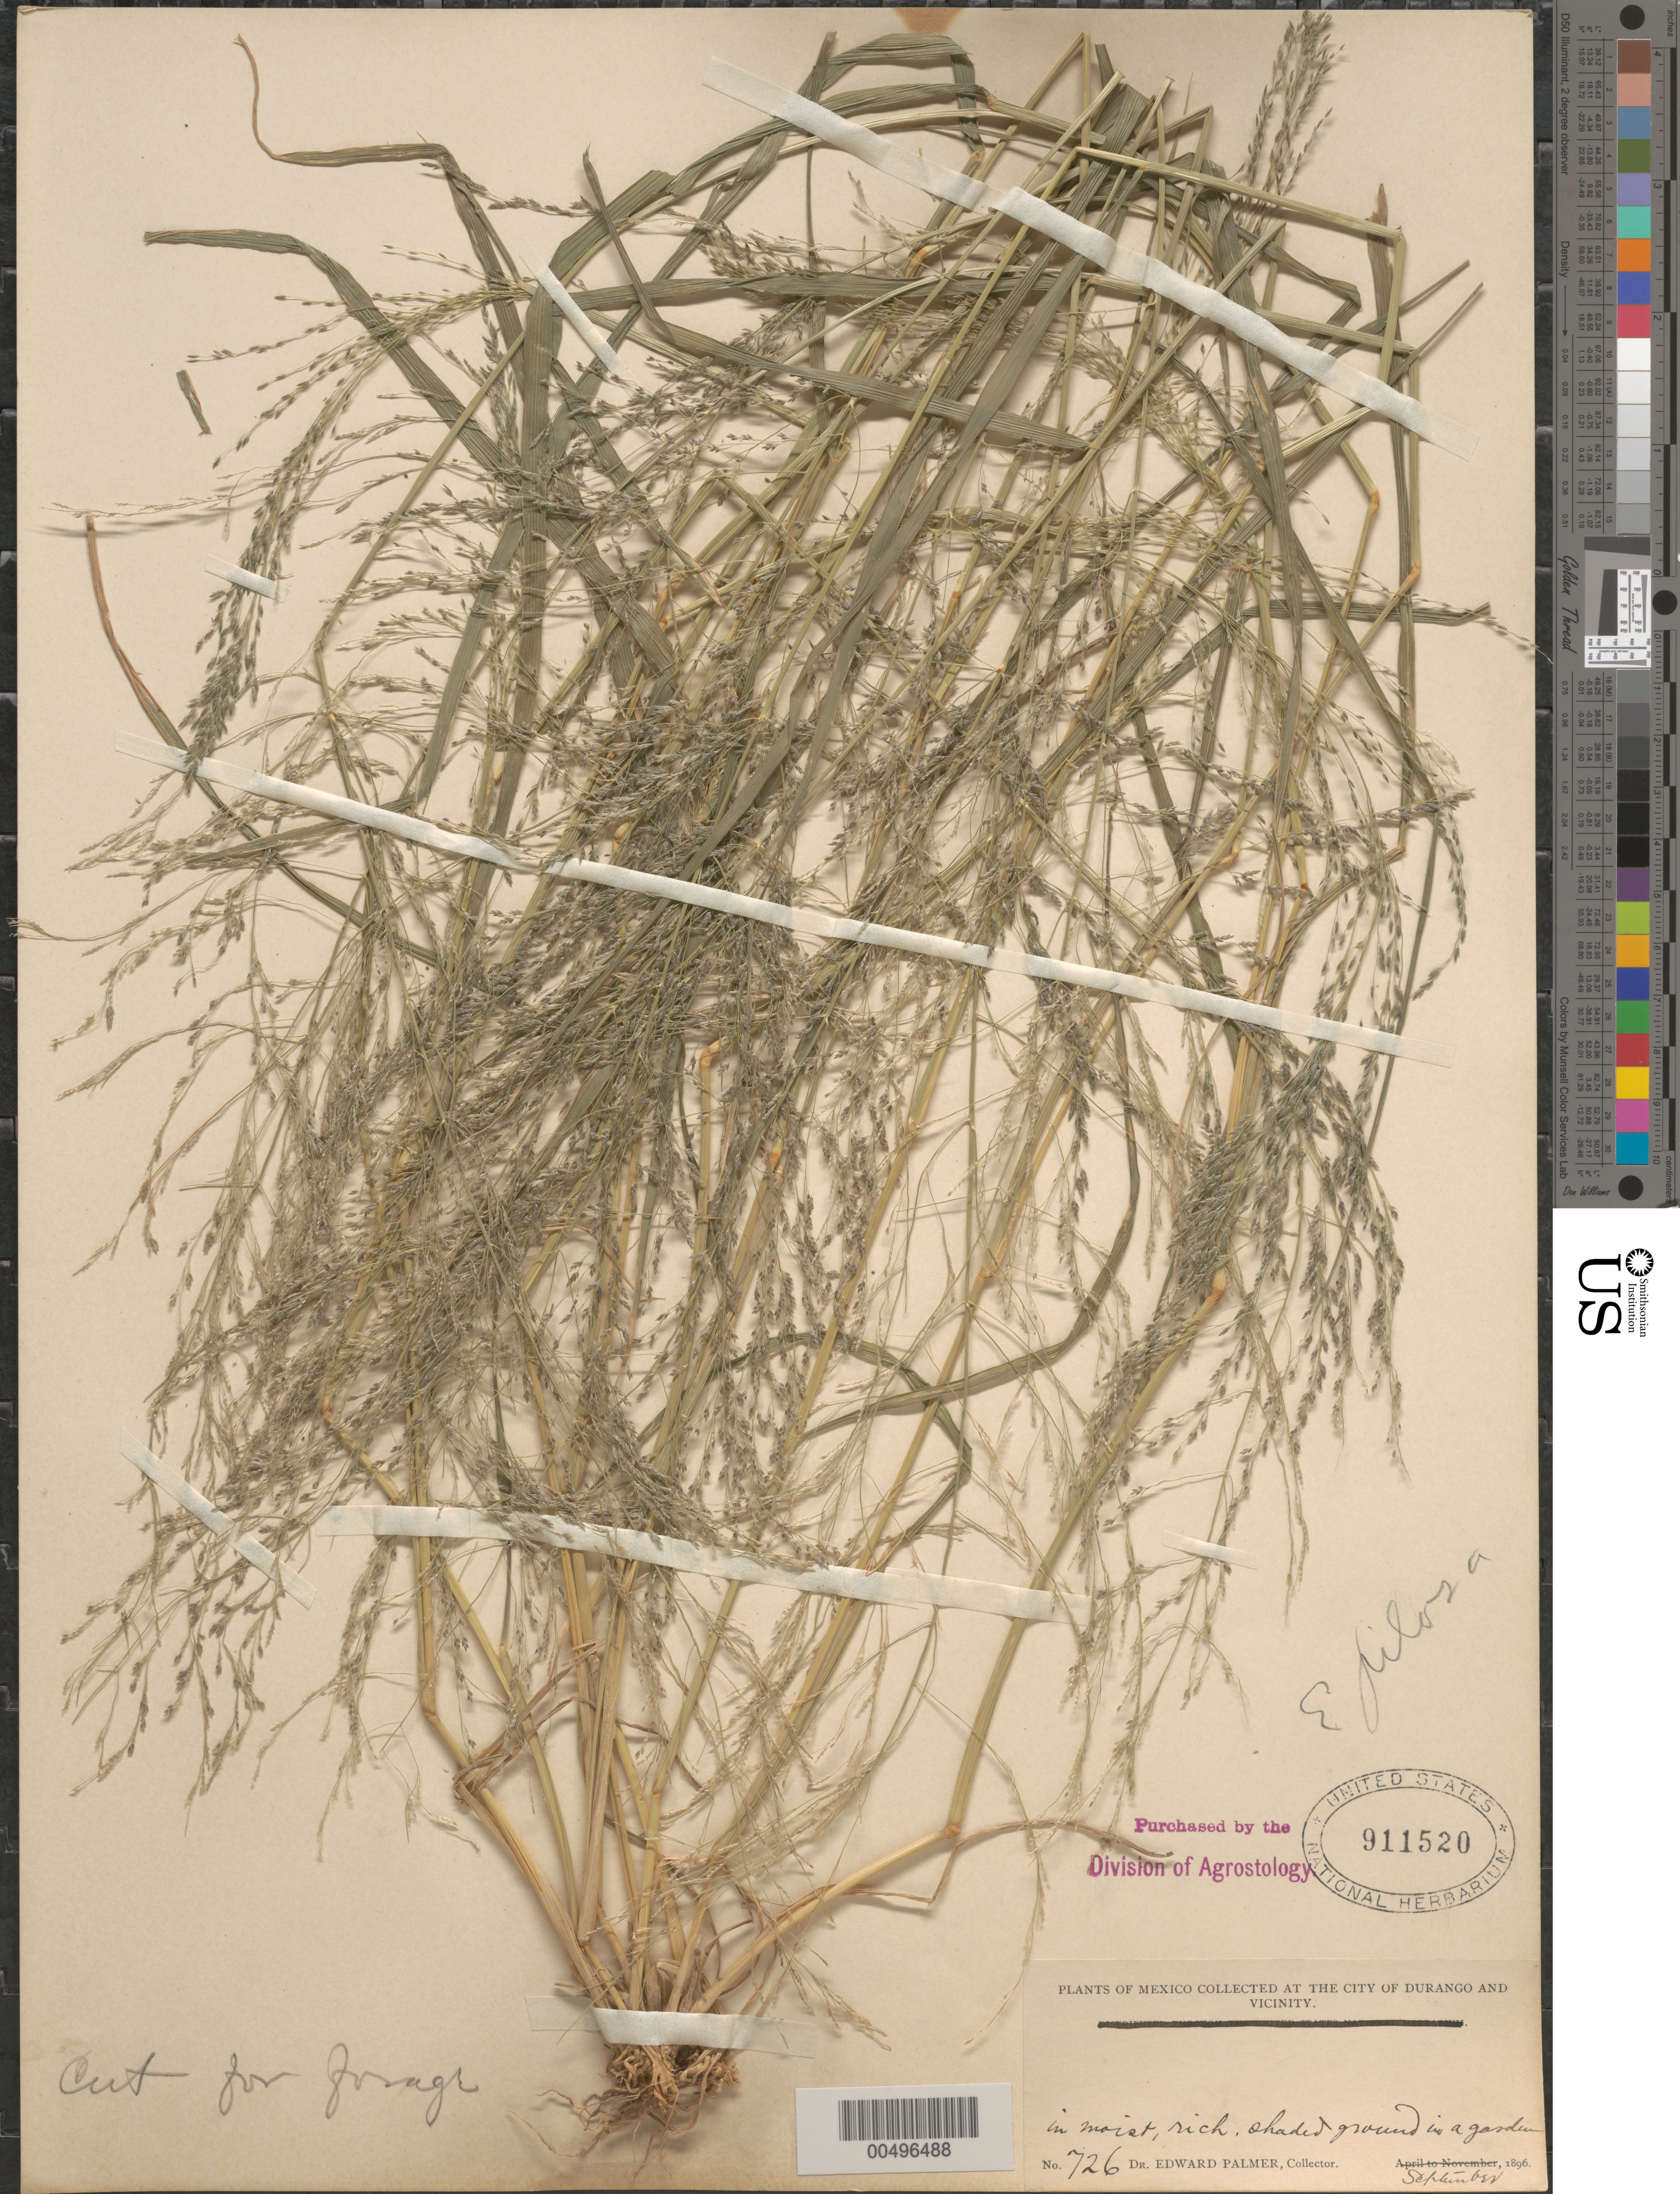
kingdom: Plantae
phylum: Tracheophyta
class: Liliopsida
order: Poales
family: Poaceae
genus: Eragrostis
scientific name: Eragrostis pectinacea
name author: (Michx.) Nees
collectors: E. Palmer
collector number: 726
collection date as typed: Sep 1896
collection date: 1896-09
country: Mexico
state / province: Durango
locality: City of Durango and vicinity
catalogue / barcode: US 911520